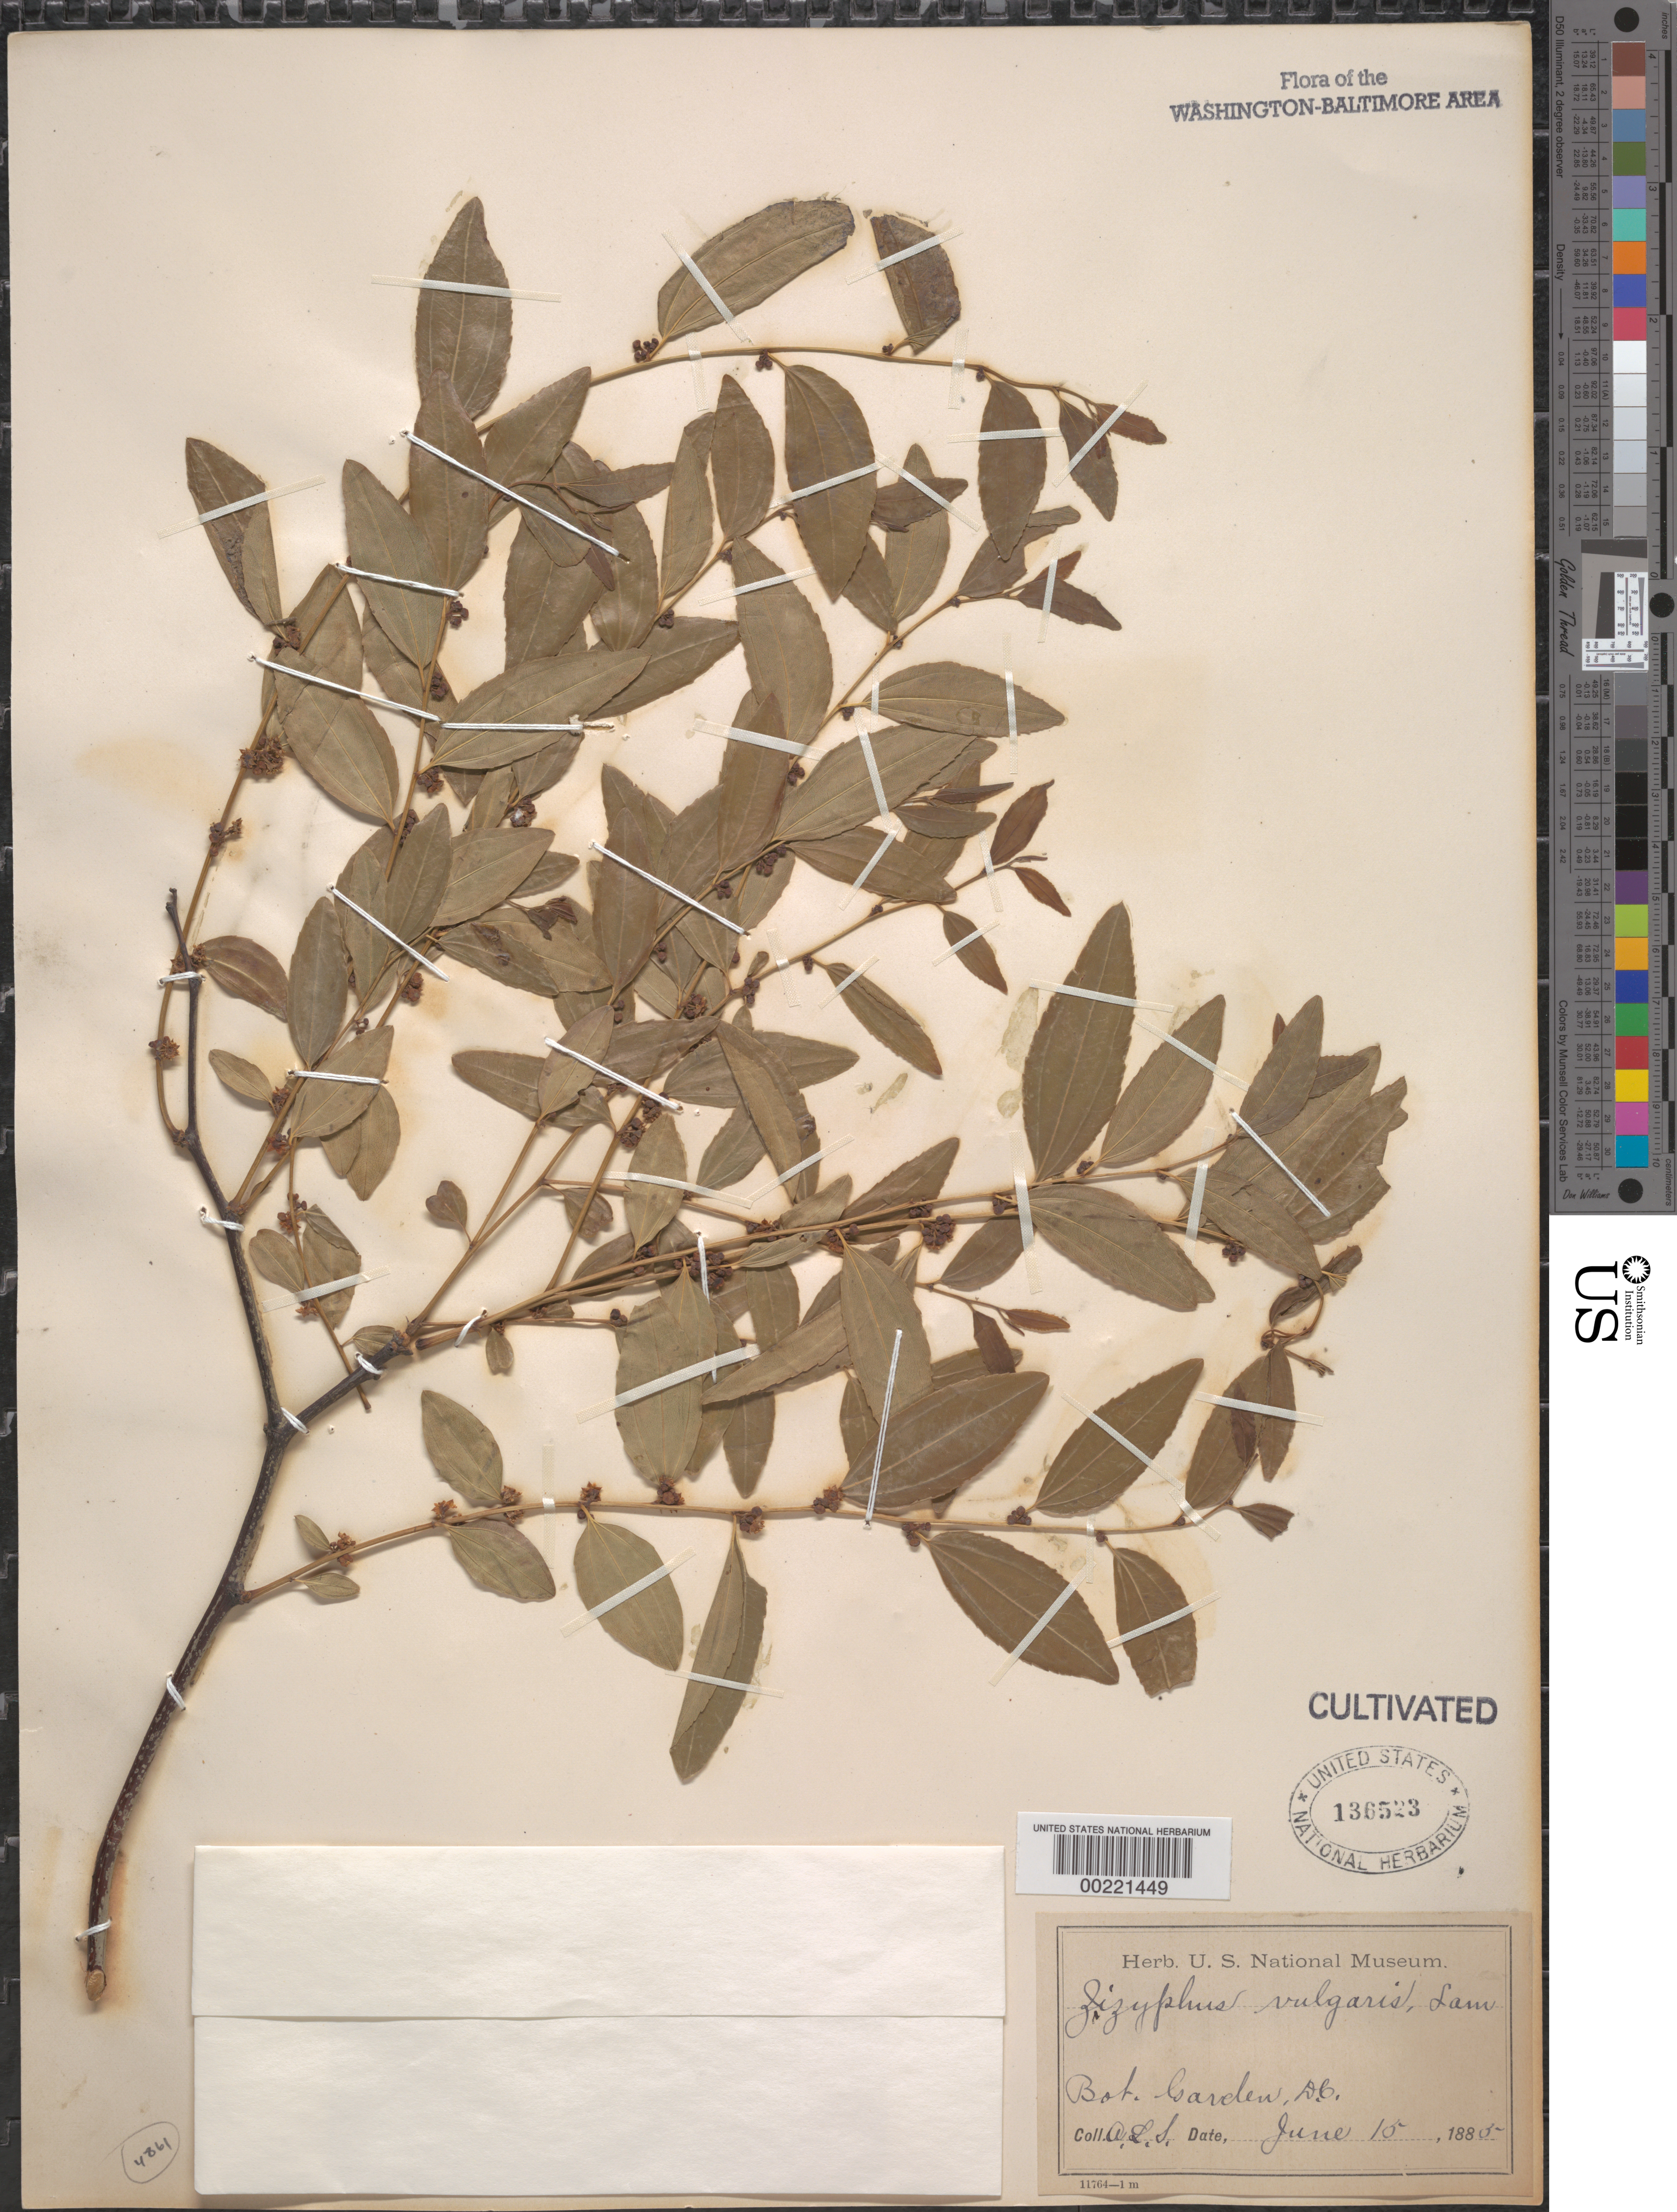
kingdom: Plantae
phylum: Tracheophyta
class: Magnoliopsida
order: Rosales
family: Rhamnaceae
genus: Ziziphus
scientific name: Ziziphus jujuba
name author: Mill.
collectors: A. L. Schott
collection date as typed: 15 Jun 1885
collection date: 1885-06-15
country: United States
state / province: District of Columbia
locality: Botanical Gardens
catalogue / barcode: US 136523